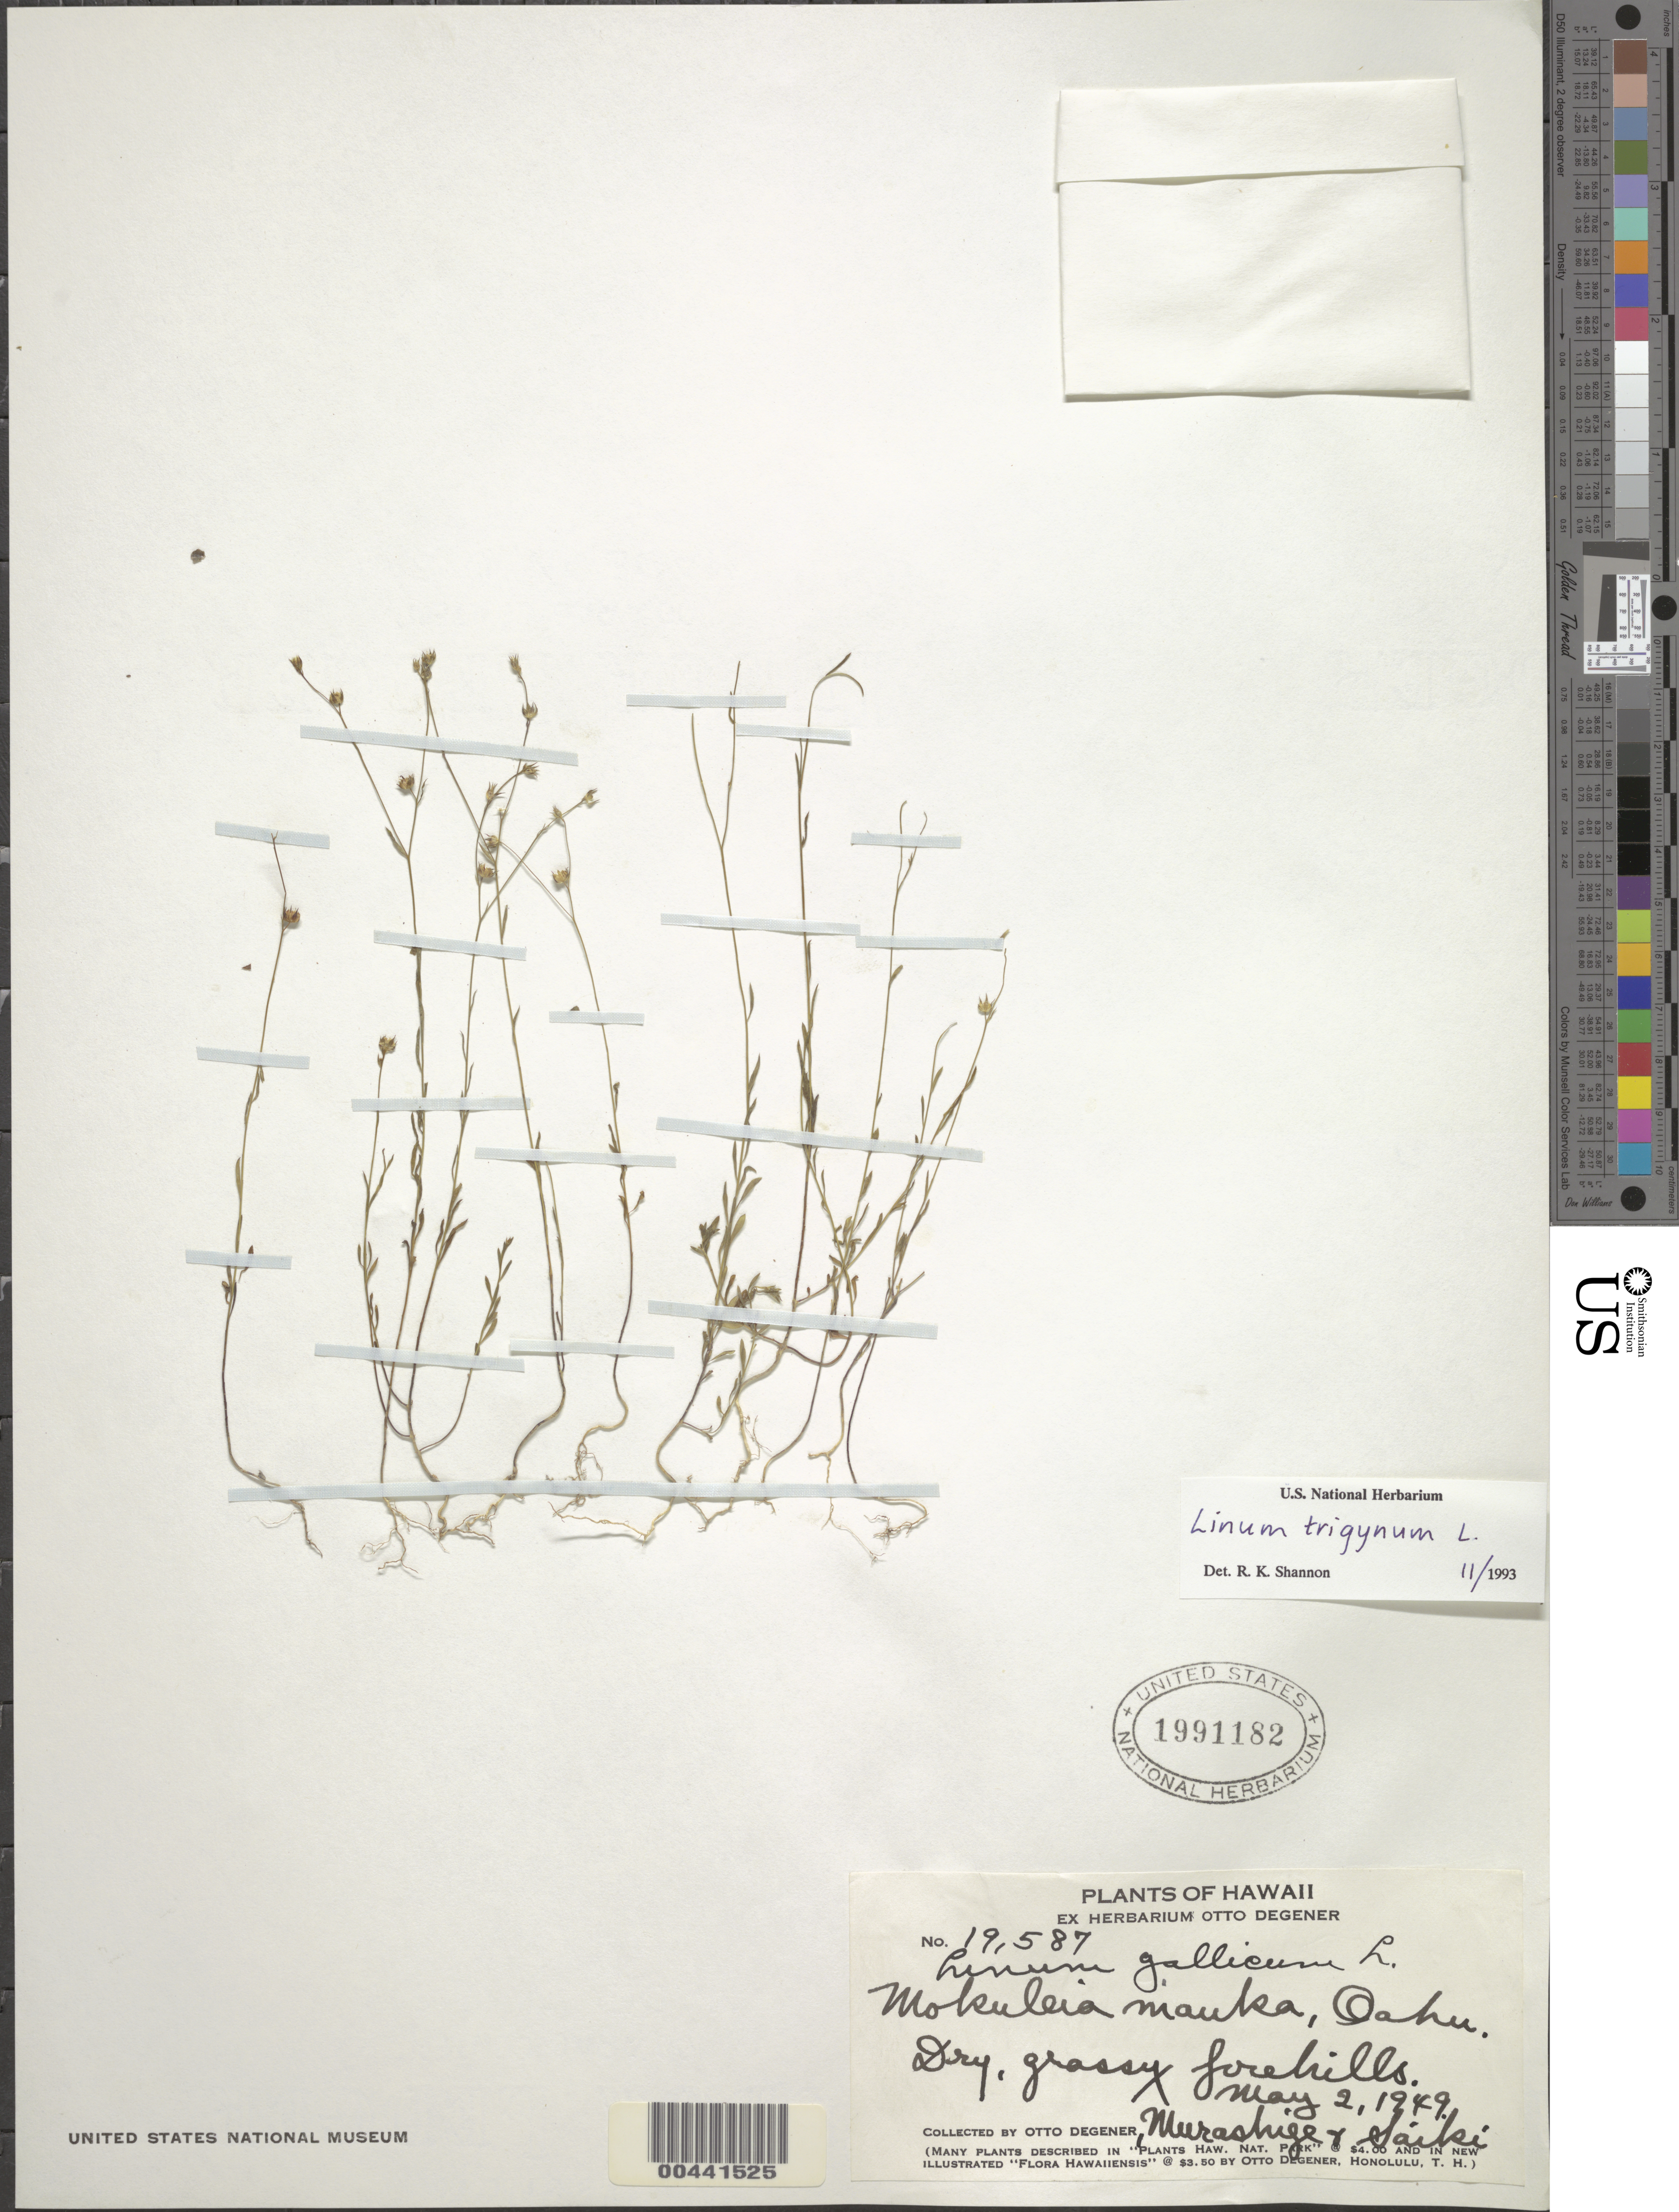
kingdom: Plantae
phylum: Tracheophyta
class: Magnoliopsida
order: Malpighiales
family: Linaceae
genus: Linum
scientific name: Linum trigynum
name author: L.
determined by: Shannon, R. K., (UNITED STATES)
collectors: O. Degener, Murashige & Saiki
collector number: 19587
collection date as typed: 2 May 1949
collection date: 1949-05-02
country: United States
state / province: Hawaii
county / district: Honolulu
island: Oahu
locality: Mokuleia mauka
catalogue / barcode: US 1991182